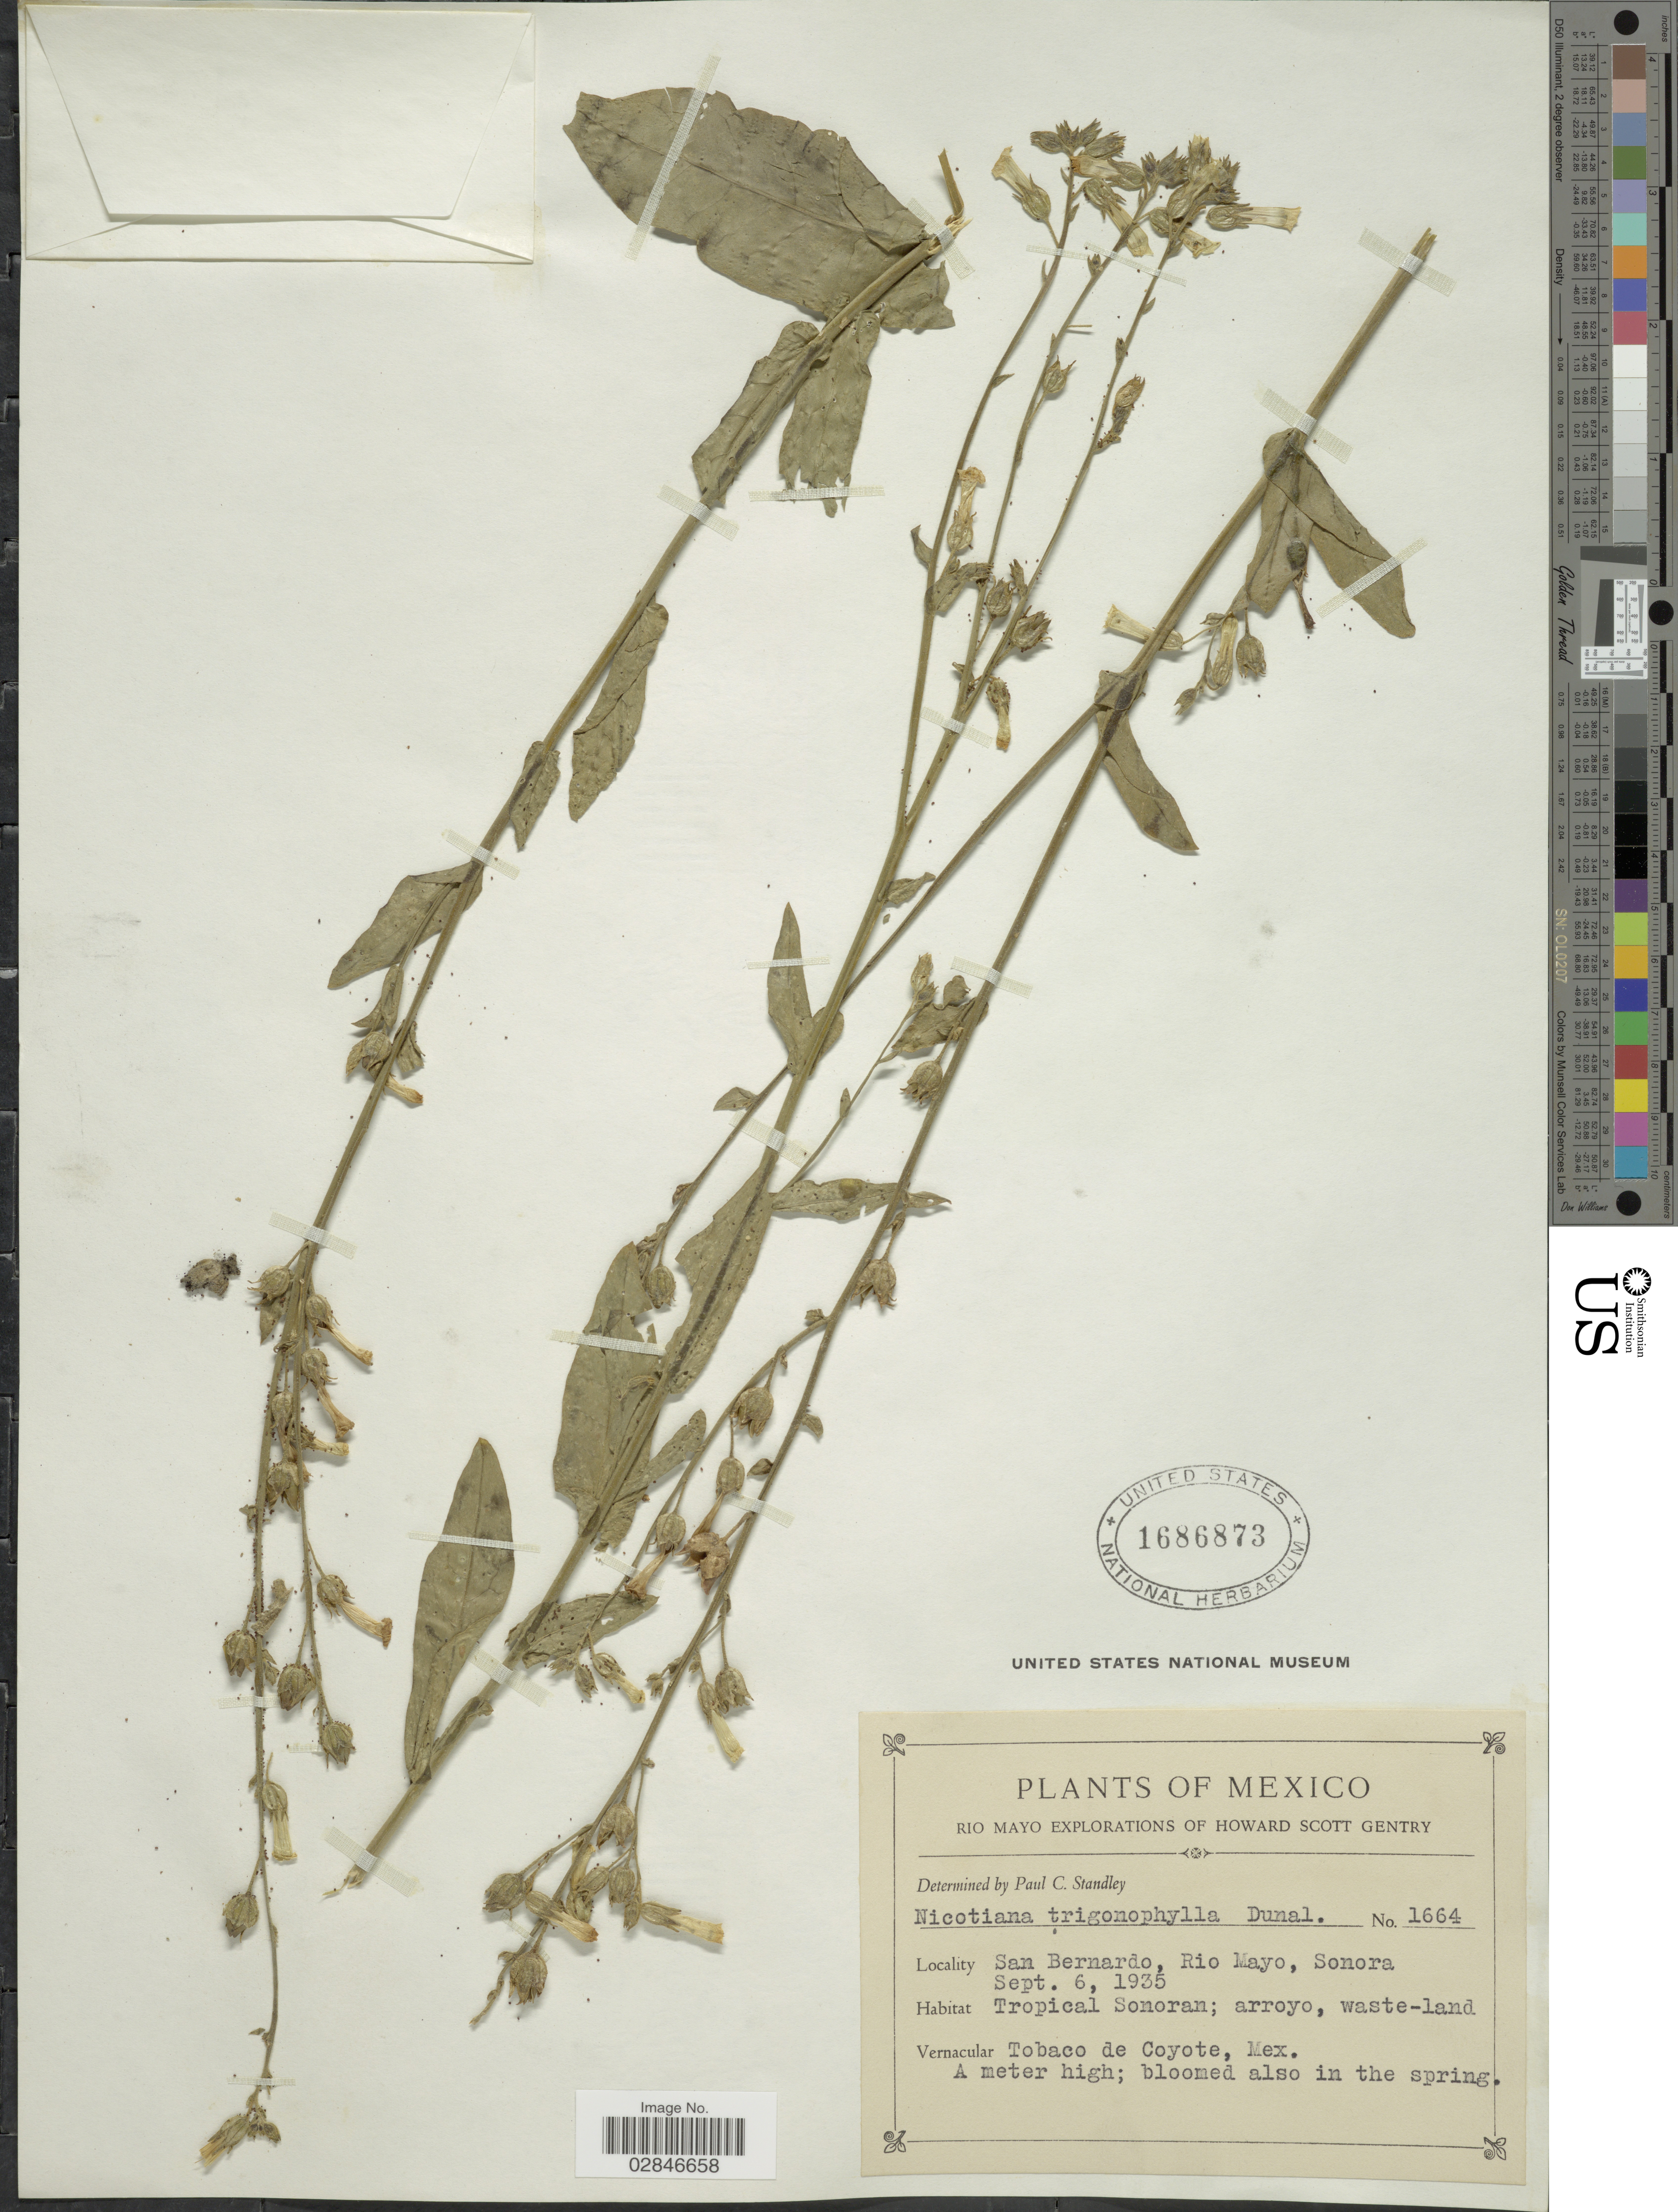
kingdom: Plantae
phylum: Tracheophyta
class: Magnoliopsida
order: Solanales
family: Solanaceae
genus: Nicotiana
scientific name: Nicotiana trigonophylla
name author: Dunal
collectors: H. S. Gentry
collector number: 1664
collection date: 1935-09-06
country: Mexico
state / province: Sonora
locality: San Bernardo, Rio Mayo.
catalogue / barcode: US 1686873